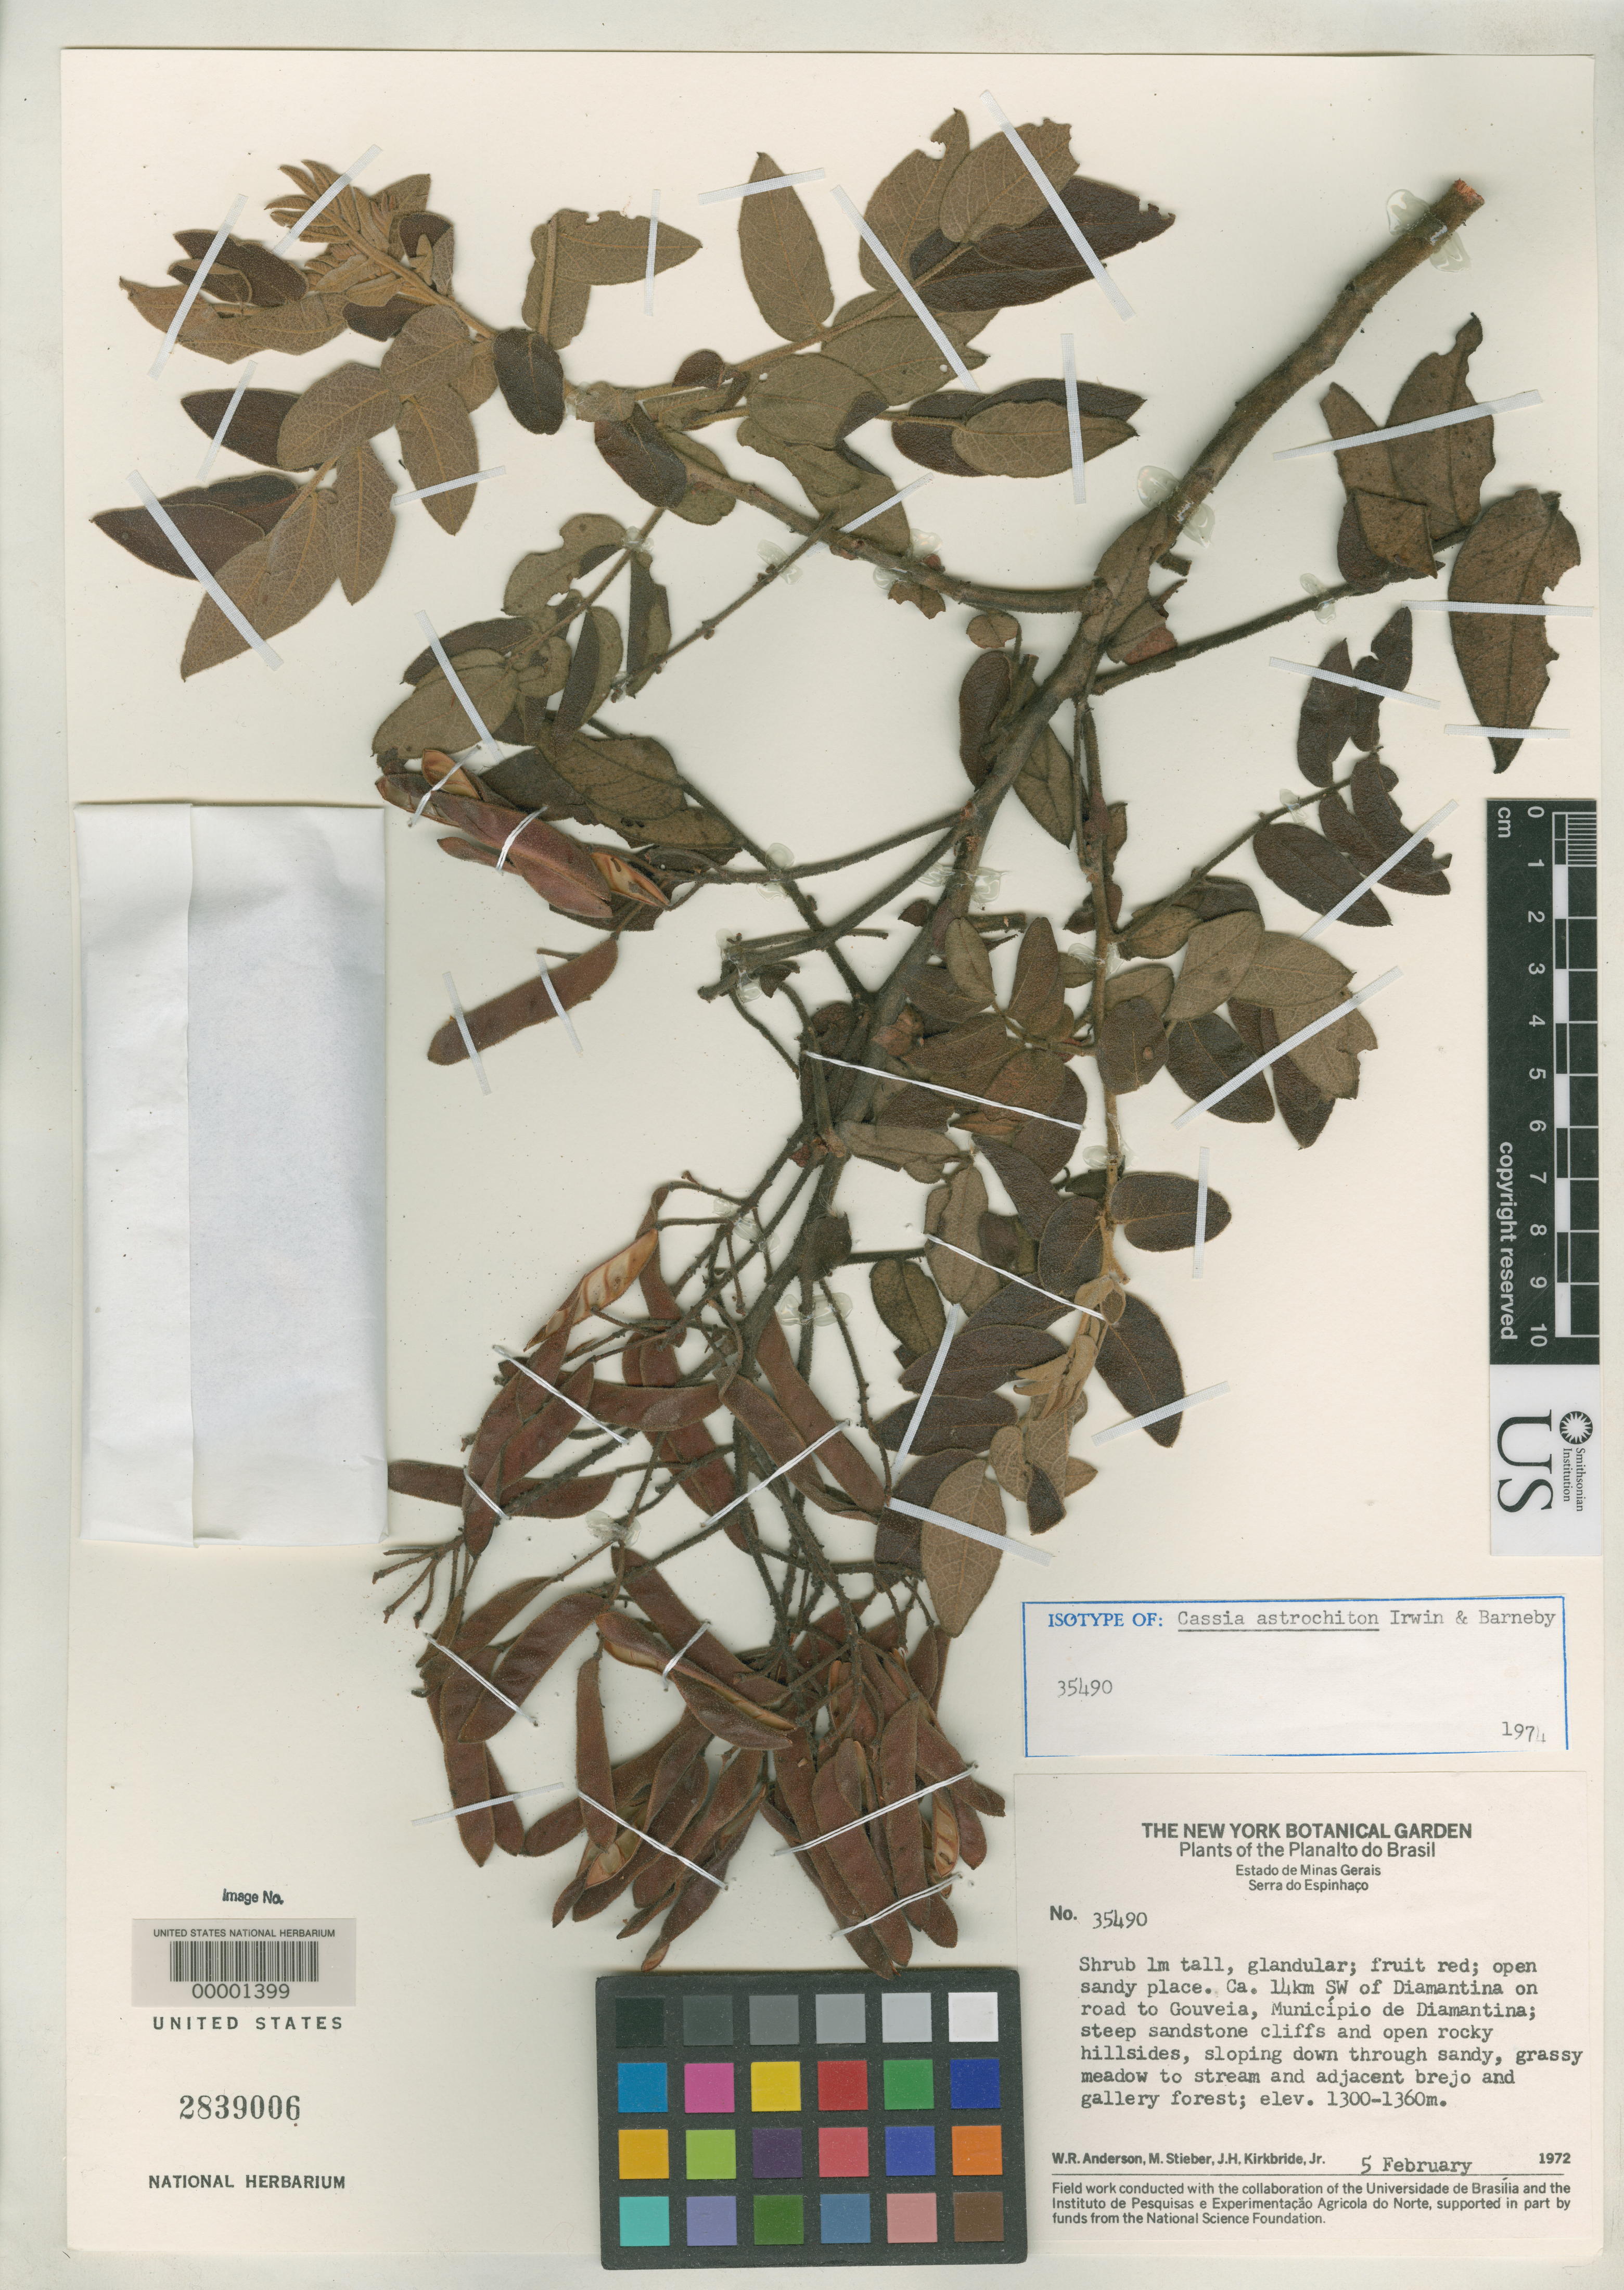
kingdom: Plantae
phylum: Tracheophyta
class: Magnoliopsida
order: Fabales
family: Fabaceae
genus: Cassia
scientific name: Cassia astrochiton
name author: H.S. Irwin & Barneby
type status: Holotype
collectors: W. R. Anderson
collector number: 35490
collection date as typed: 05 Feb 1972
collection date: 1972-02-05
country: Brazil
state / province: Minas Gerais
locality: SW of Diamantina on road to Gouveia.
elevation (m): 950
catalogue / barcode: US 2839006